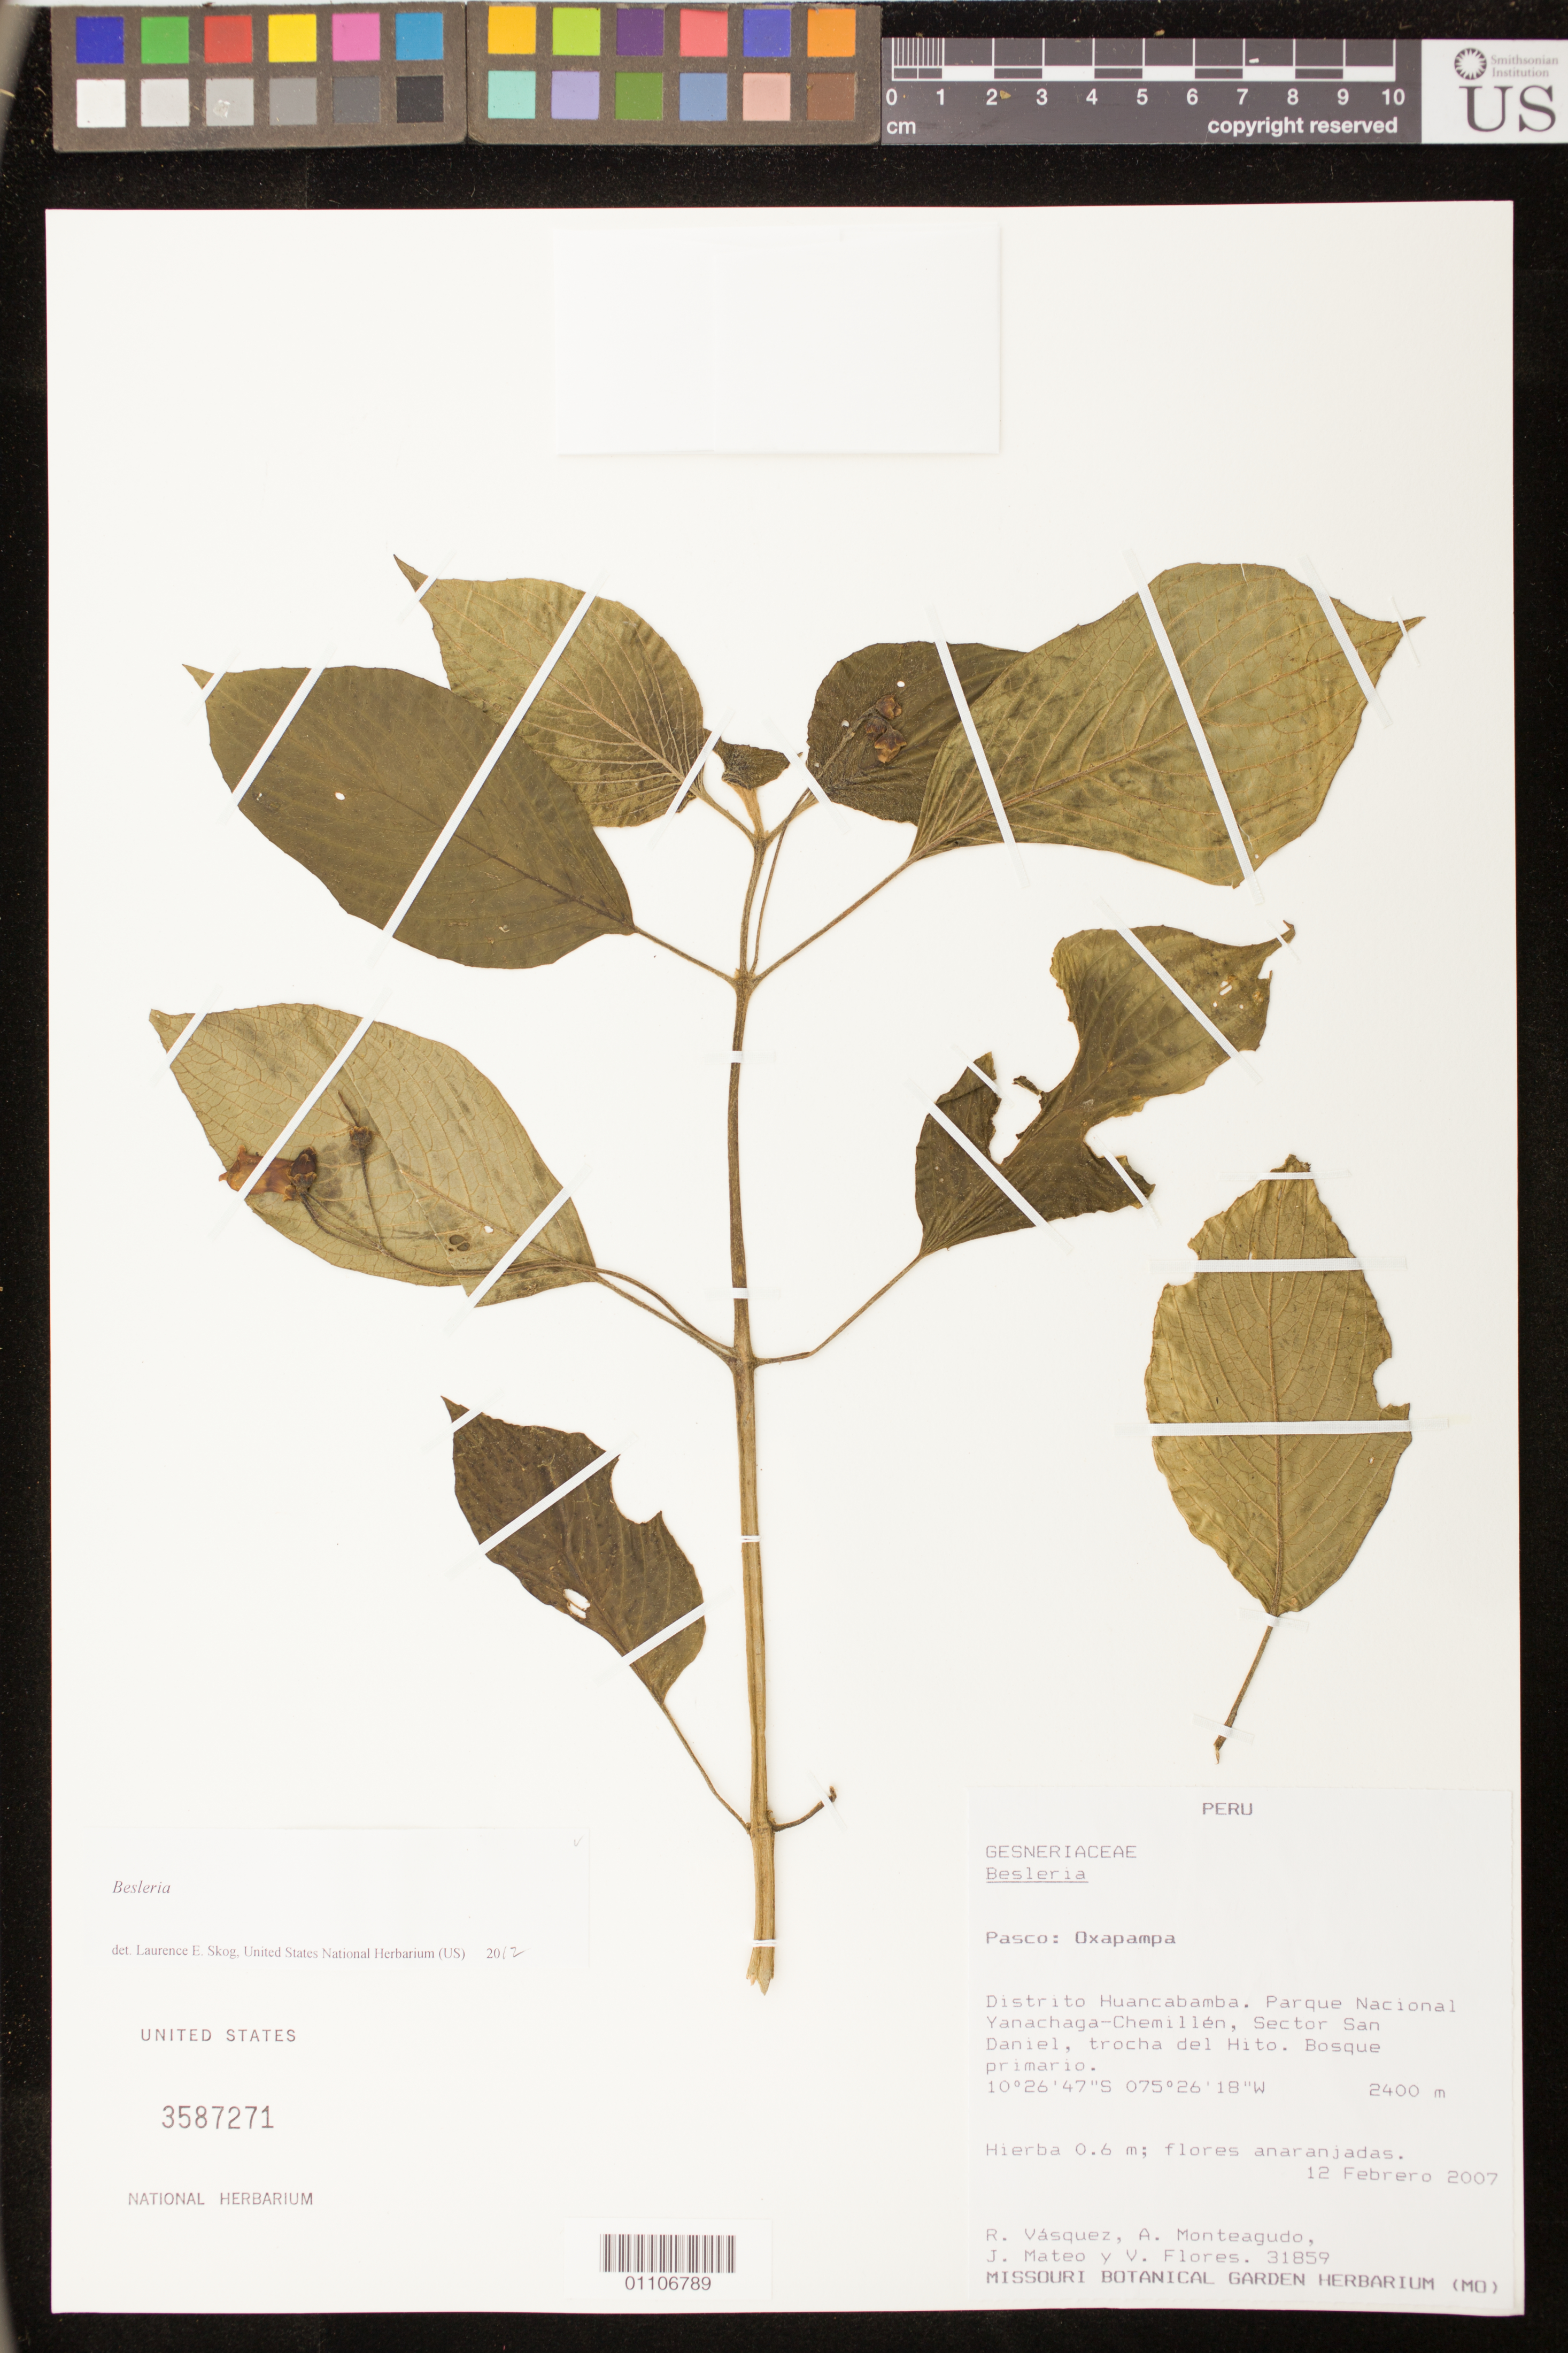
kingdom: Plantae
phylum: Tracheophyta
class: Magnoliopsida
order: Lamiales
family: Gesneriaceae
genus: Besleria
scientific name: Besleria sp.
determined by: Skog, Laurence E.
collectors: R. Vásquez M., A. Monteagudo, J. Mateo & V. Flores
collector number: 31859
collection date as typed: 12 Feb 2007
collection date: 2007-02-12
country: Peru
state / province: Pasco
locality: Oxapampa: Distrito Huancabamba. Parque Nacional Yanachaga-Chemillen, Sector San Daniel, trocha del Hito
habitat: Bosque primario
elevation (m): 2400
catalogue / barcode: US 3587271